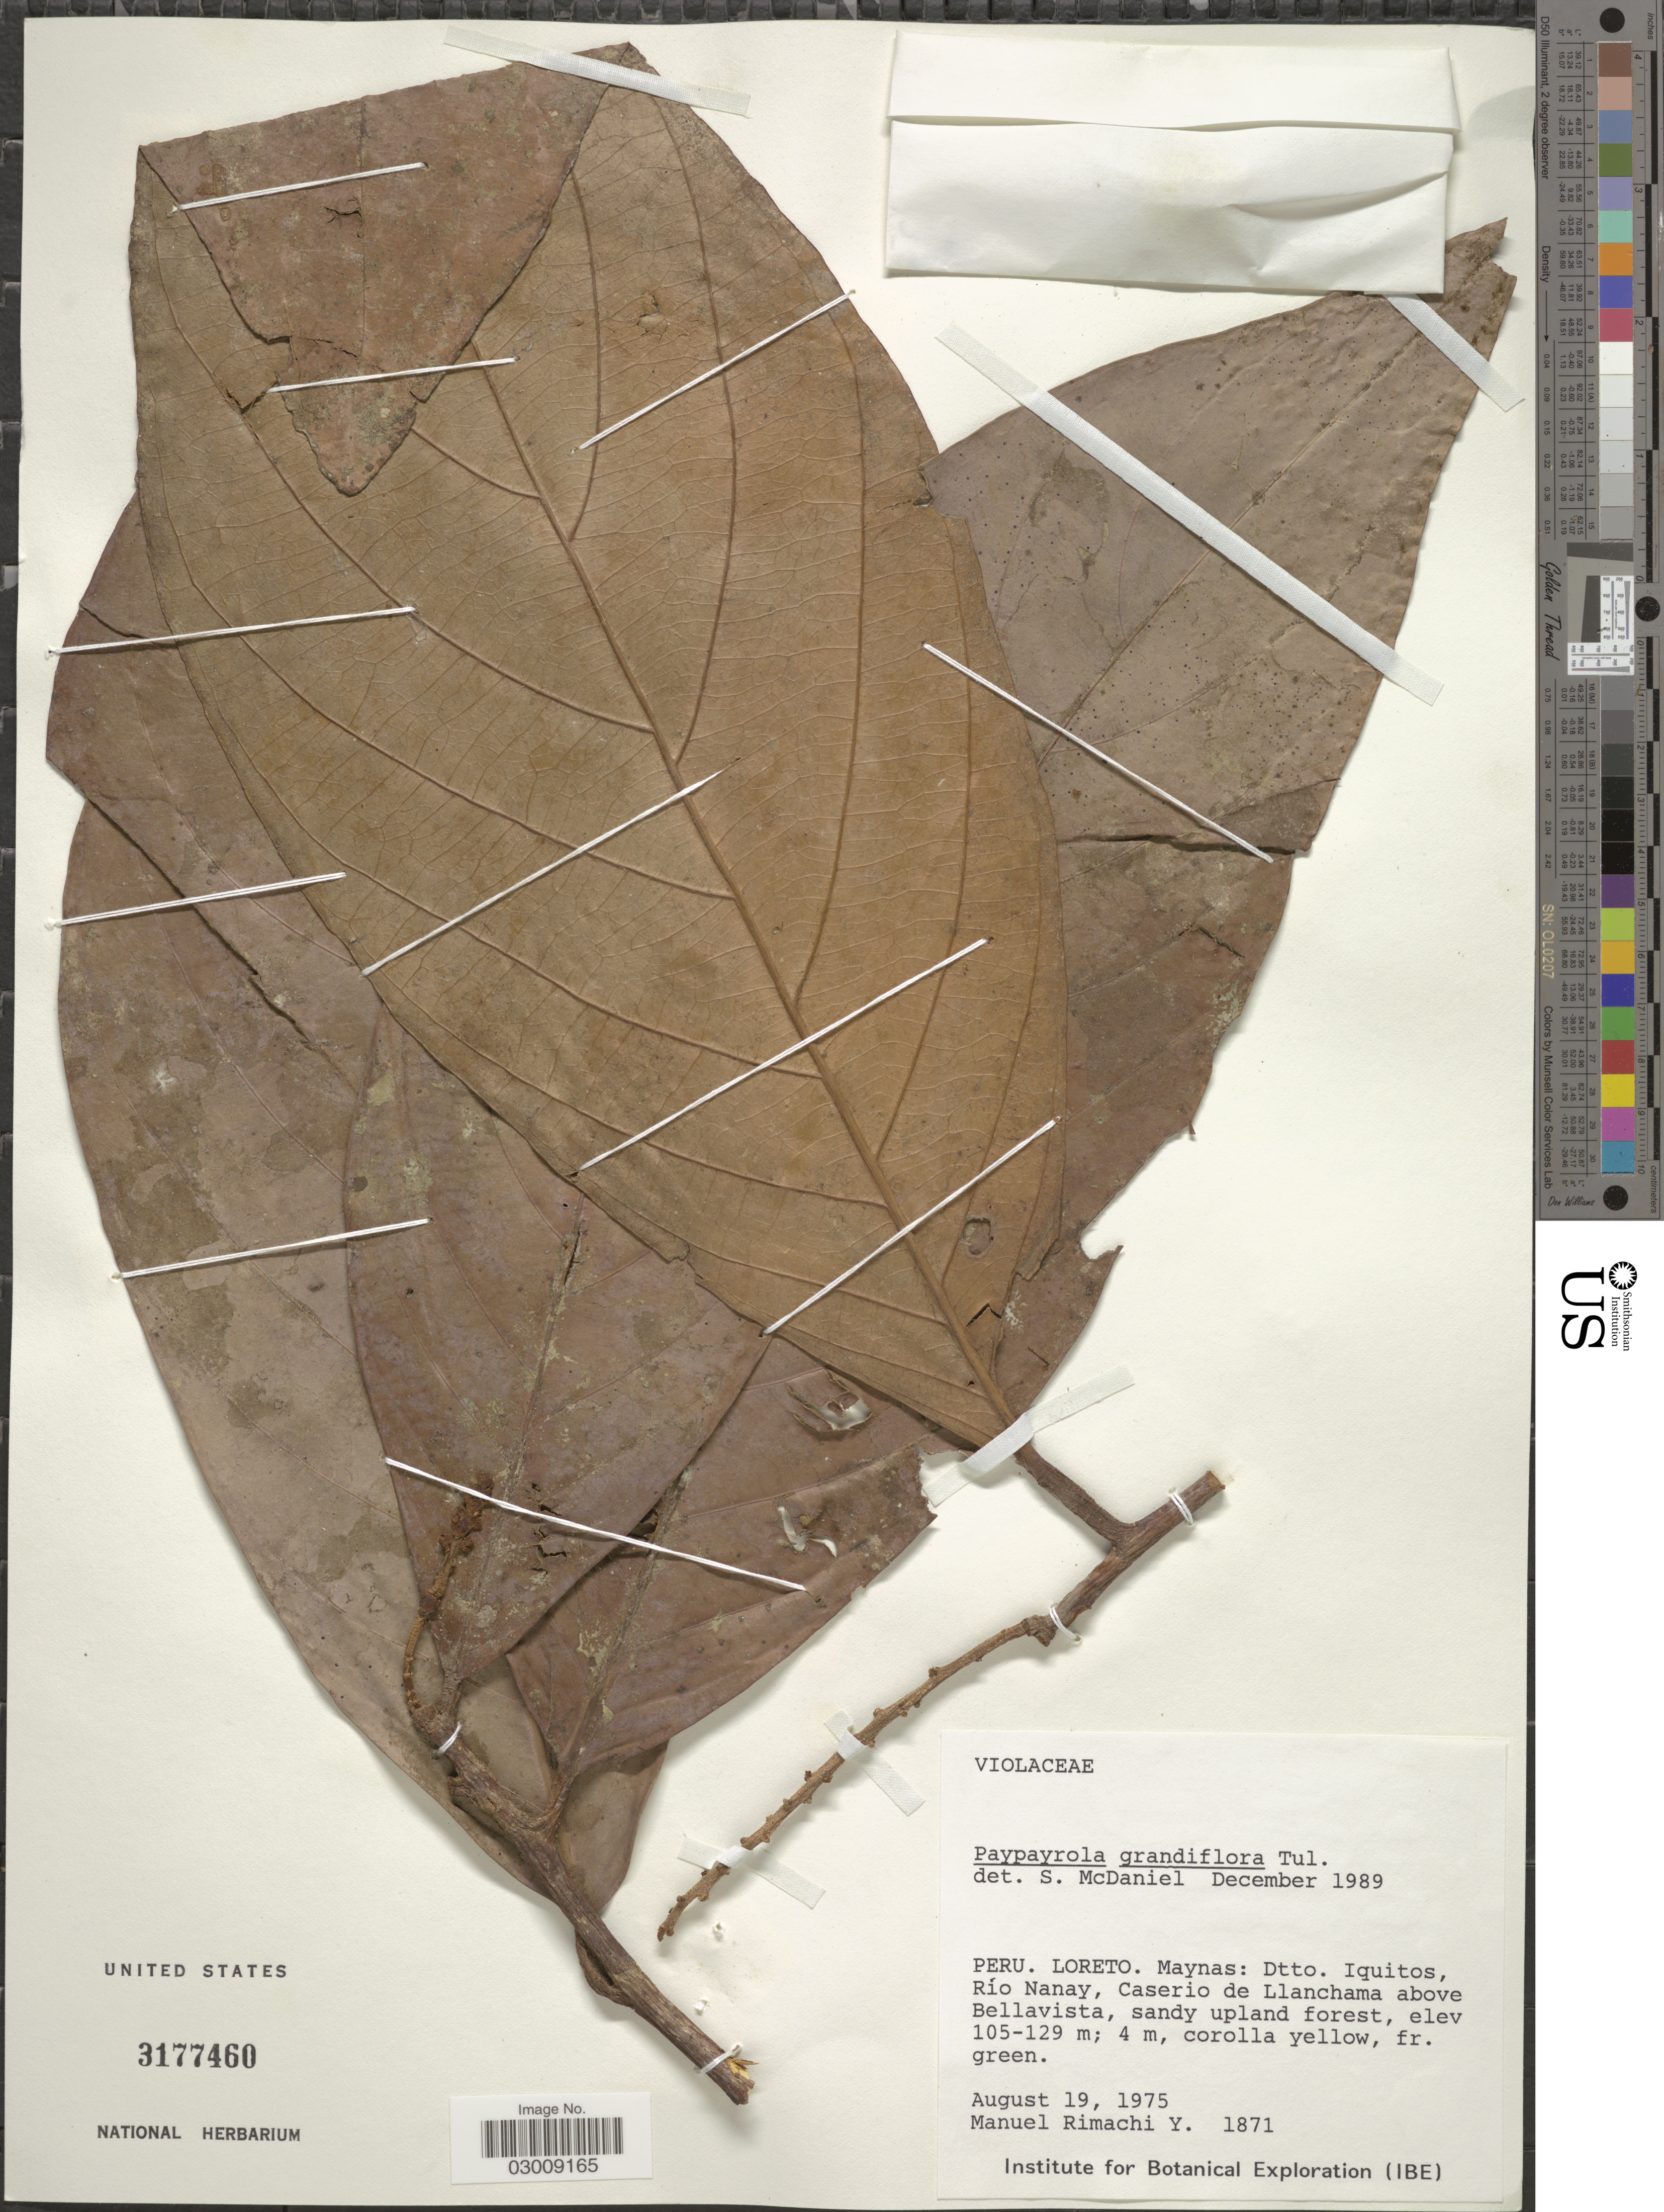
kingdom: Plantae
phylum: Tracheophyta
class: Magnoliopsida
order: Malpighiales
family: Violaceae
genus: Paypayrola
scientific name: Paypayrola grandiflora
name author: Tul.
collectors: M. Rimachi Y.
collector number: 1871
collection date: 1975-08-19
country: Peru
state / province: Loreto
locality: Maynas: Dtto. Iquitos, Río Nanay, Caserio de Llanchama above Bellavista.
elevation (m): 105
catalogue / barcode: US 3177460